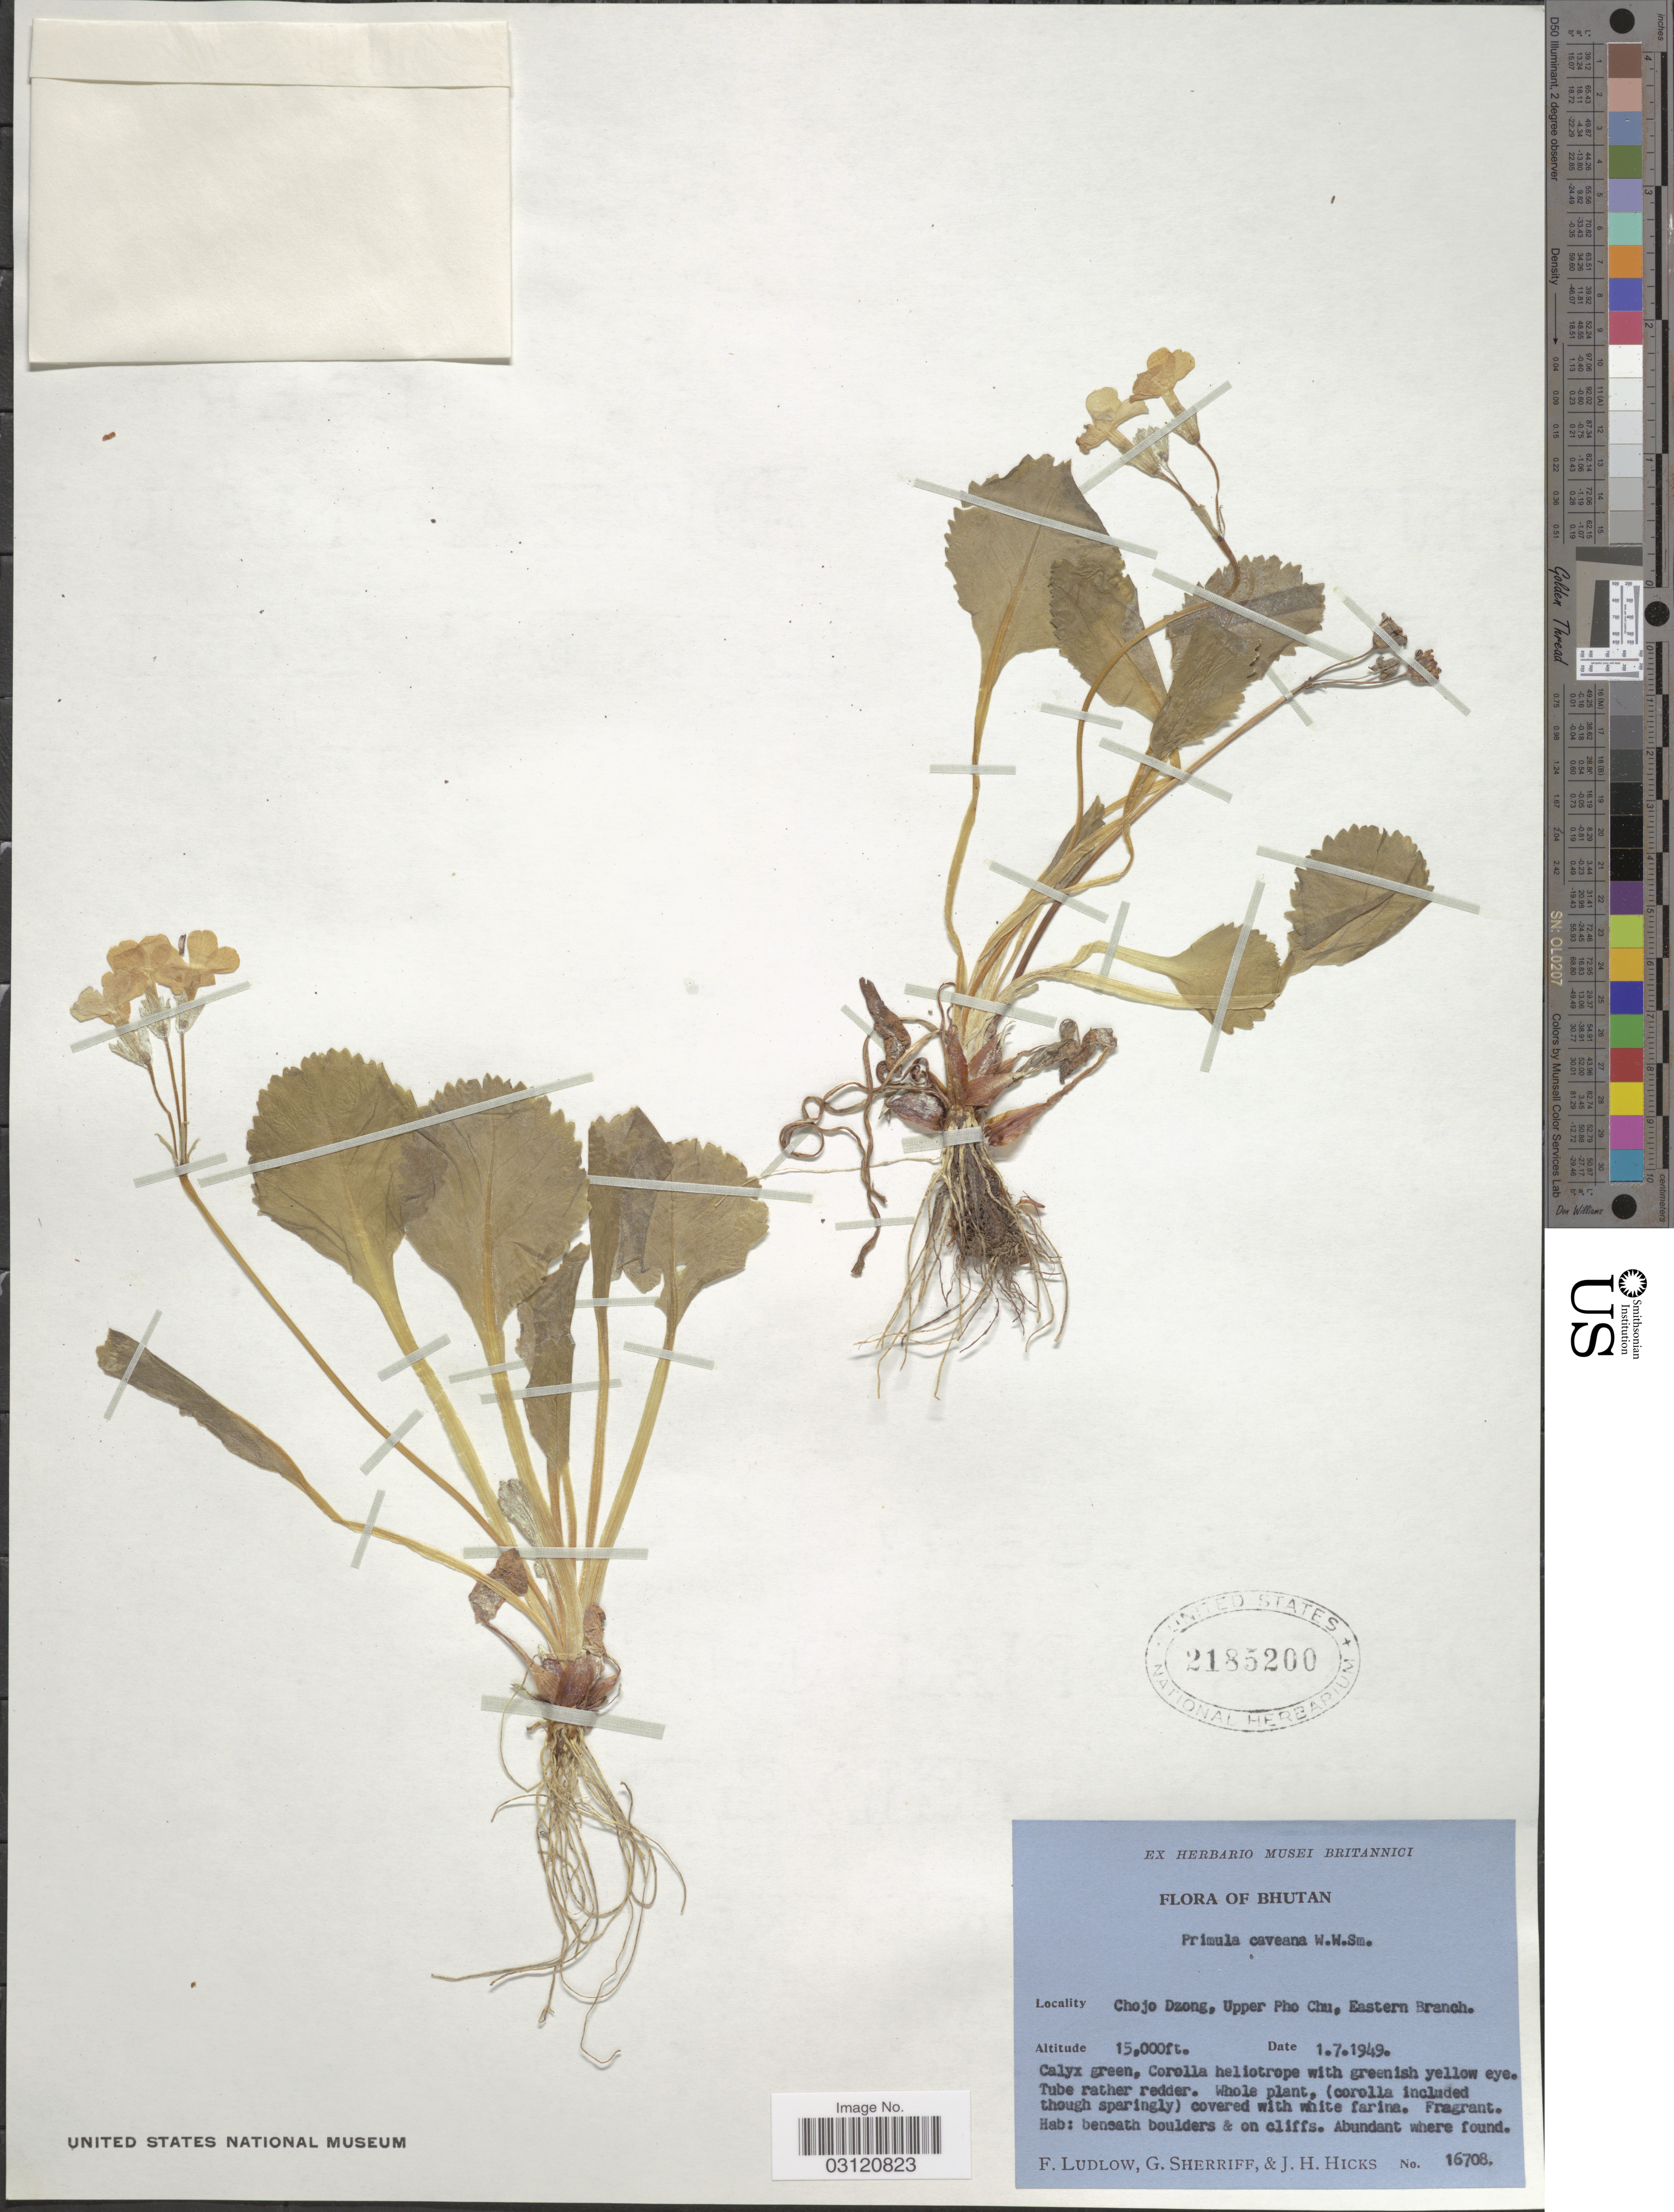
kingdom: Plantae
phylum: Tracheophyta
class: Magnoliopsida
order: Ericales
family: Primulaceae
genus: Primula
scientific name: Primula caveana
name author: W.W. Sm.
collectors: F. Ludlow, G. Sherriff & J. H. Hicks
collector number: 16708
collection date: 1949-07-01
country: Bhutan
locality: Chojo Dzong, Upper Phon Chu, Eastern Branch.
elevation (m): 4572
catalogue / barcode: US 2185200